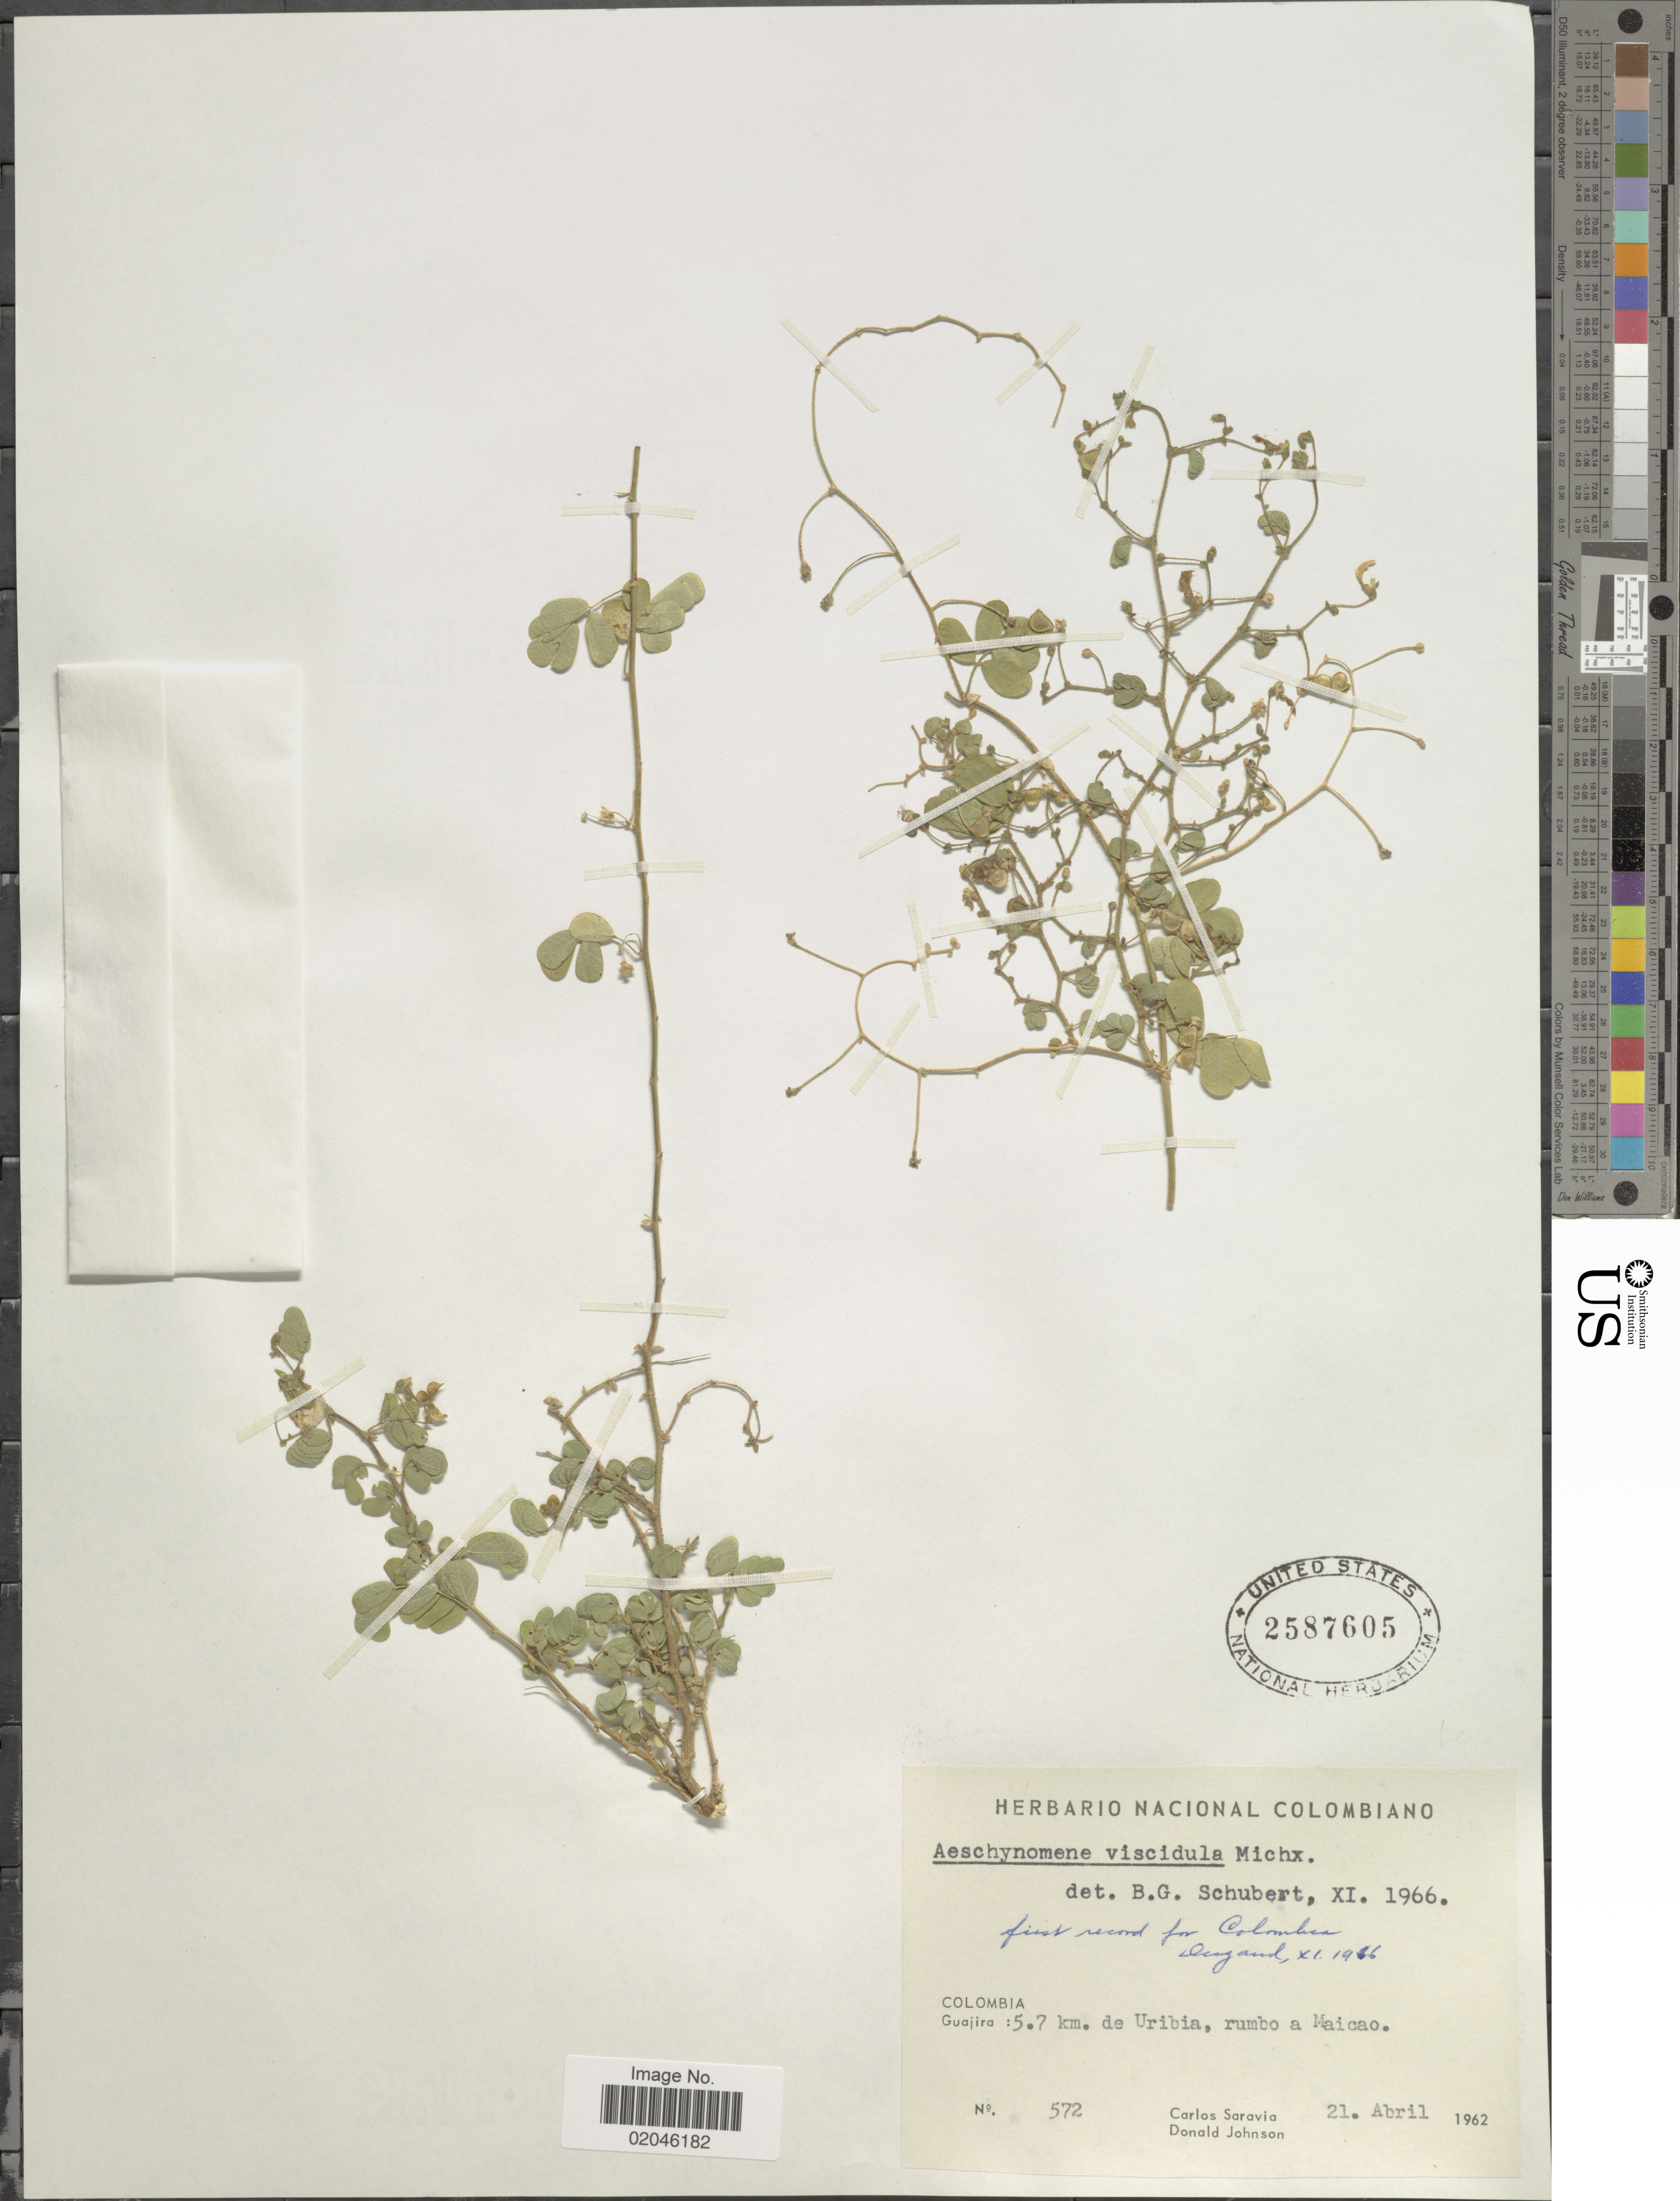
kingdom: Plantae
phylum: Tracheophyta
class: Magnoliopsida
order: Fabales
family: Fabaceae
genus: Aeschynomene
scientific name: Aeschynomene viscidula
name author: Michx.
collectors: C. Saravia & D. Johnson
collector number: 572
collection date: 1962-04-21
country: Colombia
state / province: La Guajira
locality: Guajira: 5.7 km. de Uribia, rumbo a Maicao.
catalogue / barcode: US 2587605